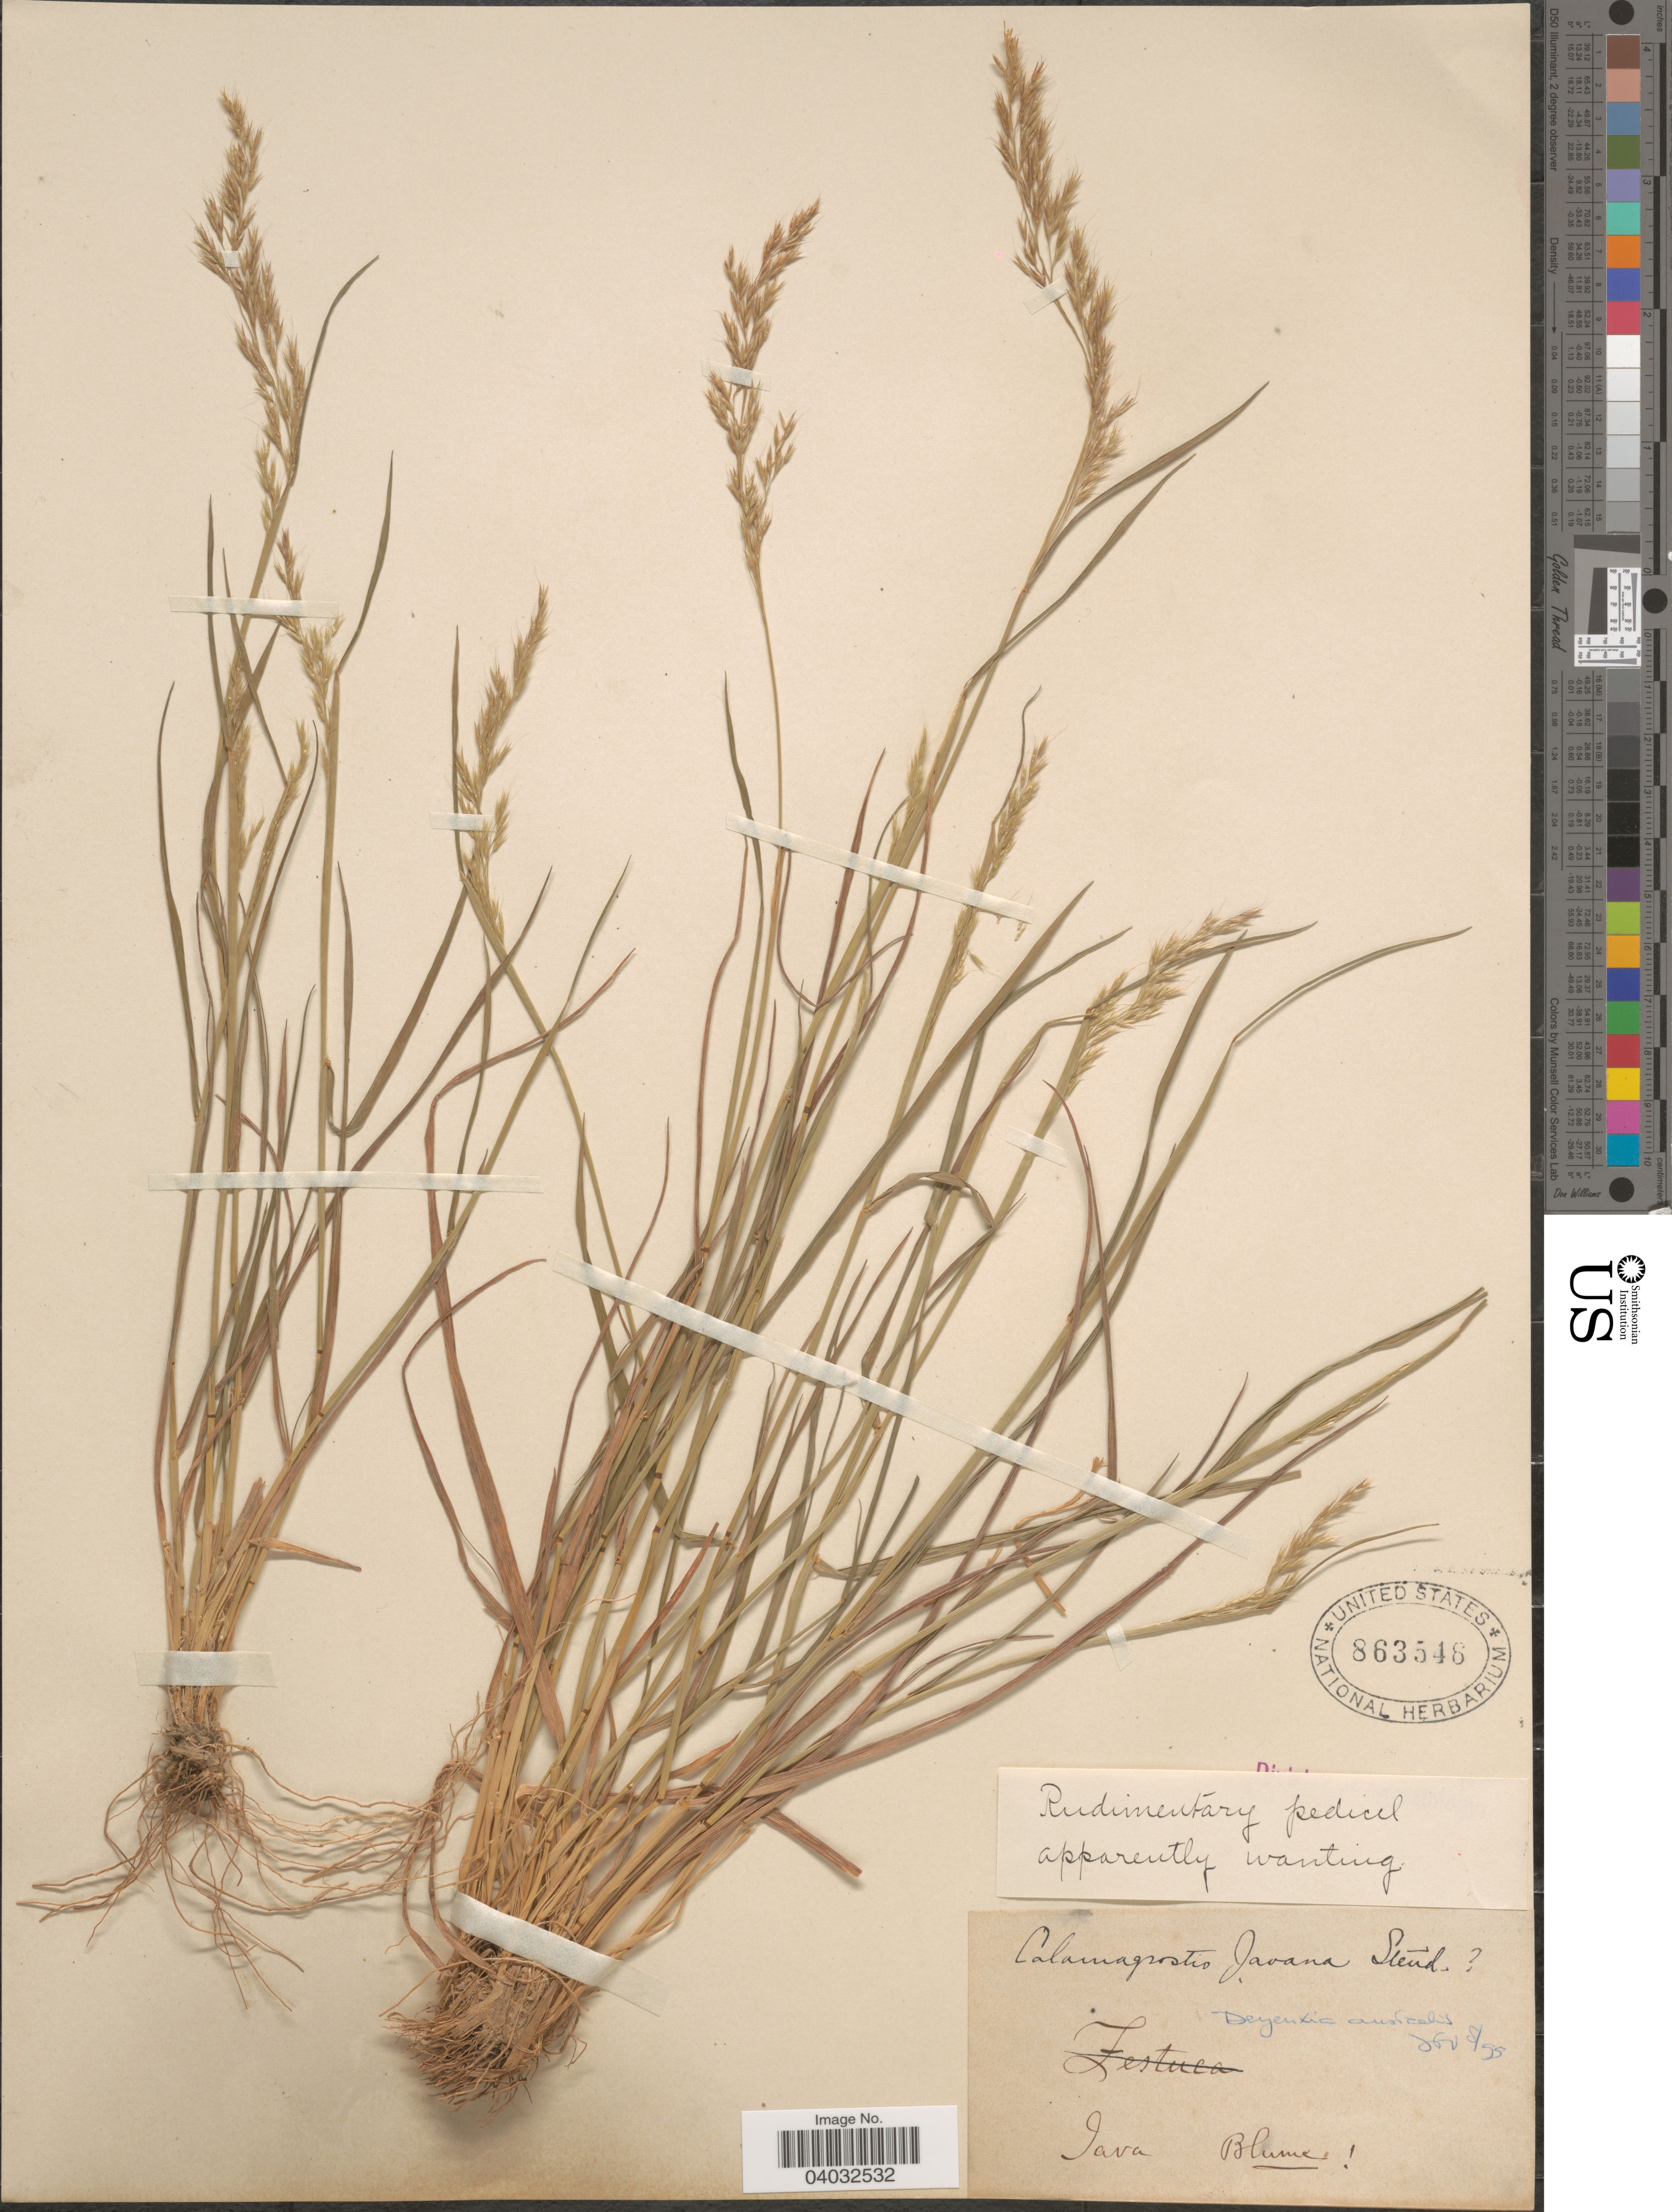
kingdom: Plantae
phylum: Tracheophyta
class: Liliopsida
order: Poales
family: Poaceae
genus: Calamagrostis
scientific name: Calamagrostis australis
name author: (Zoll. & Moritz) Büse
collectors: -. Blume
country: Indonesia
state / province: Java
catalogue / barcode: US 863546